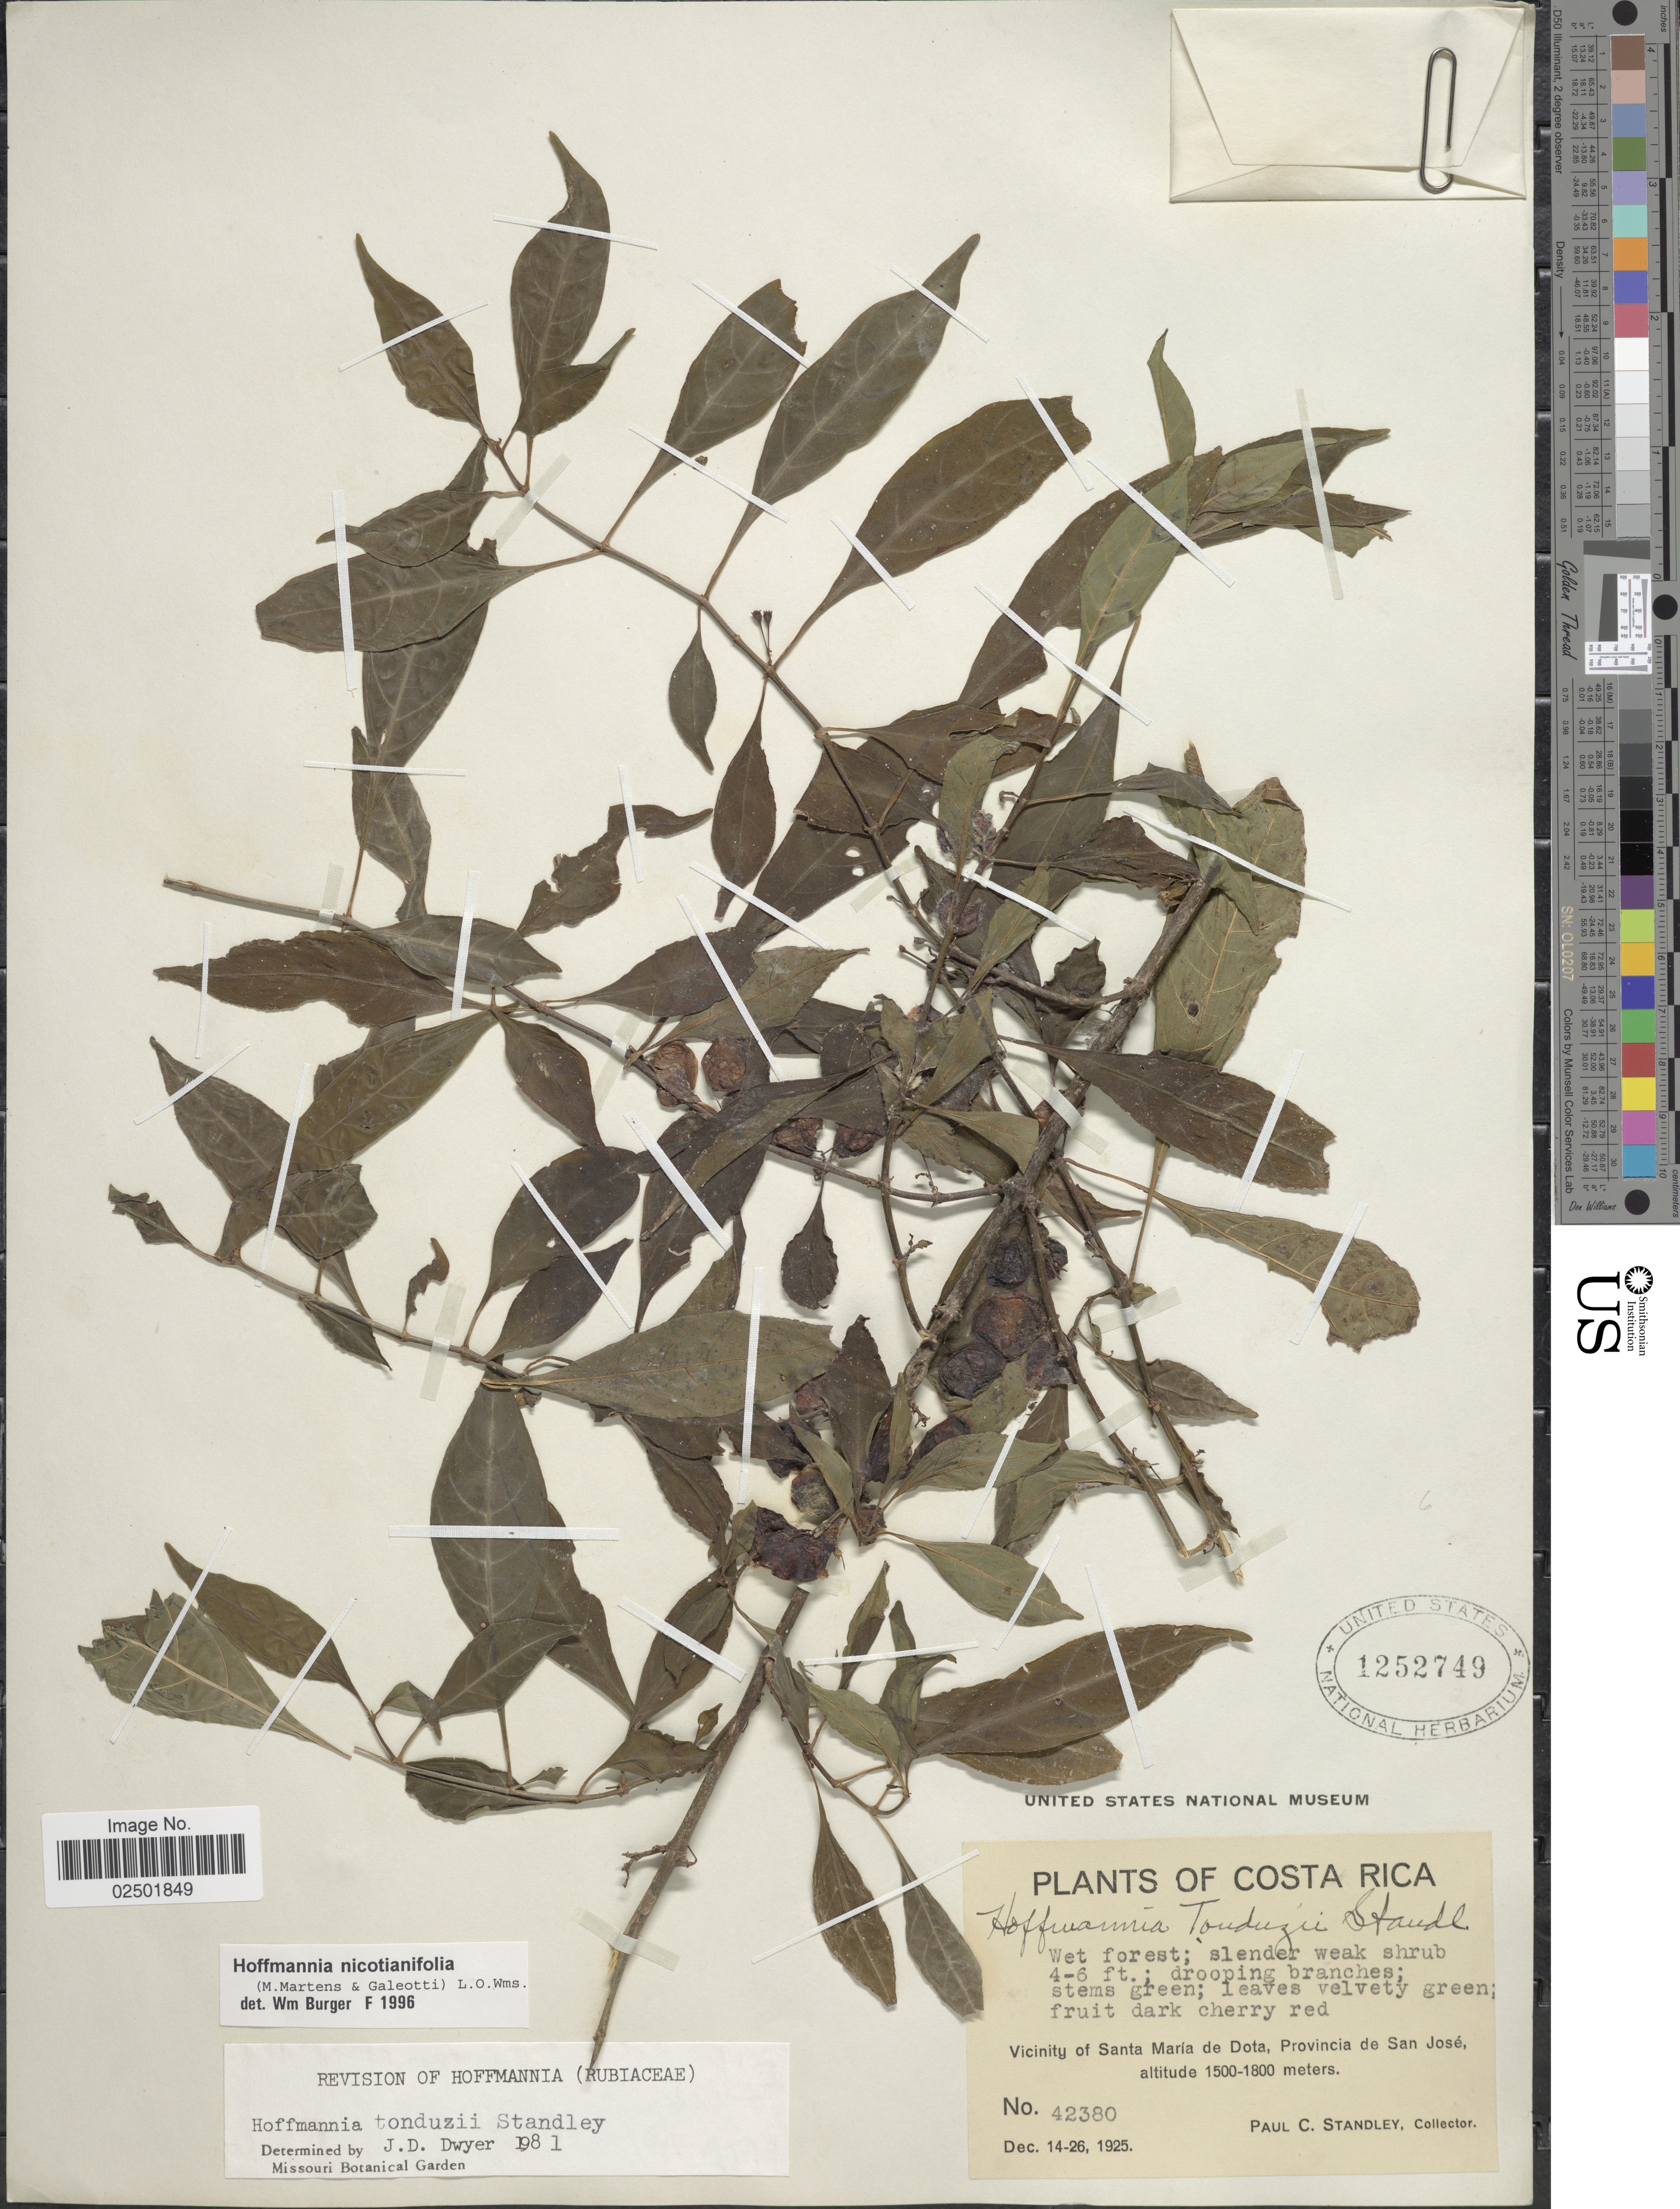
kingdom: Plantae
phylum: Tracheophyta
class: Magnoliopsida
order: Gentianales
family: Rubiaceae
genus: Hoffmannia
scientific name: Hoffmannia nicotianifolia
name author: (M. Martens & Galeoti) L.O. Williams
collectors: P. C. Standley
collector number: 42380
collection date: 1925-12-14/1925-12-26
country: Costa Rica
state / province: San José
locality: Vicinity of Santa María de Dota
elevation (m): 1500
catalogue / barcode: US 1252749